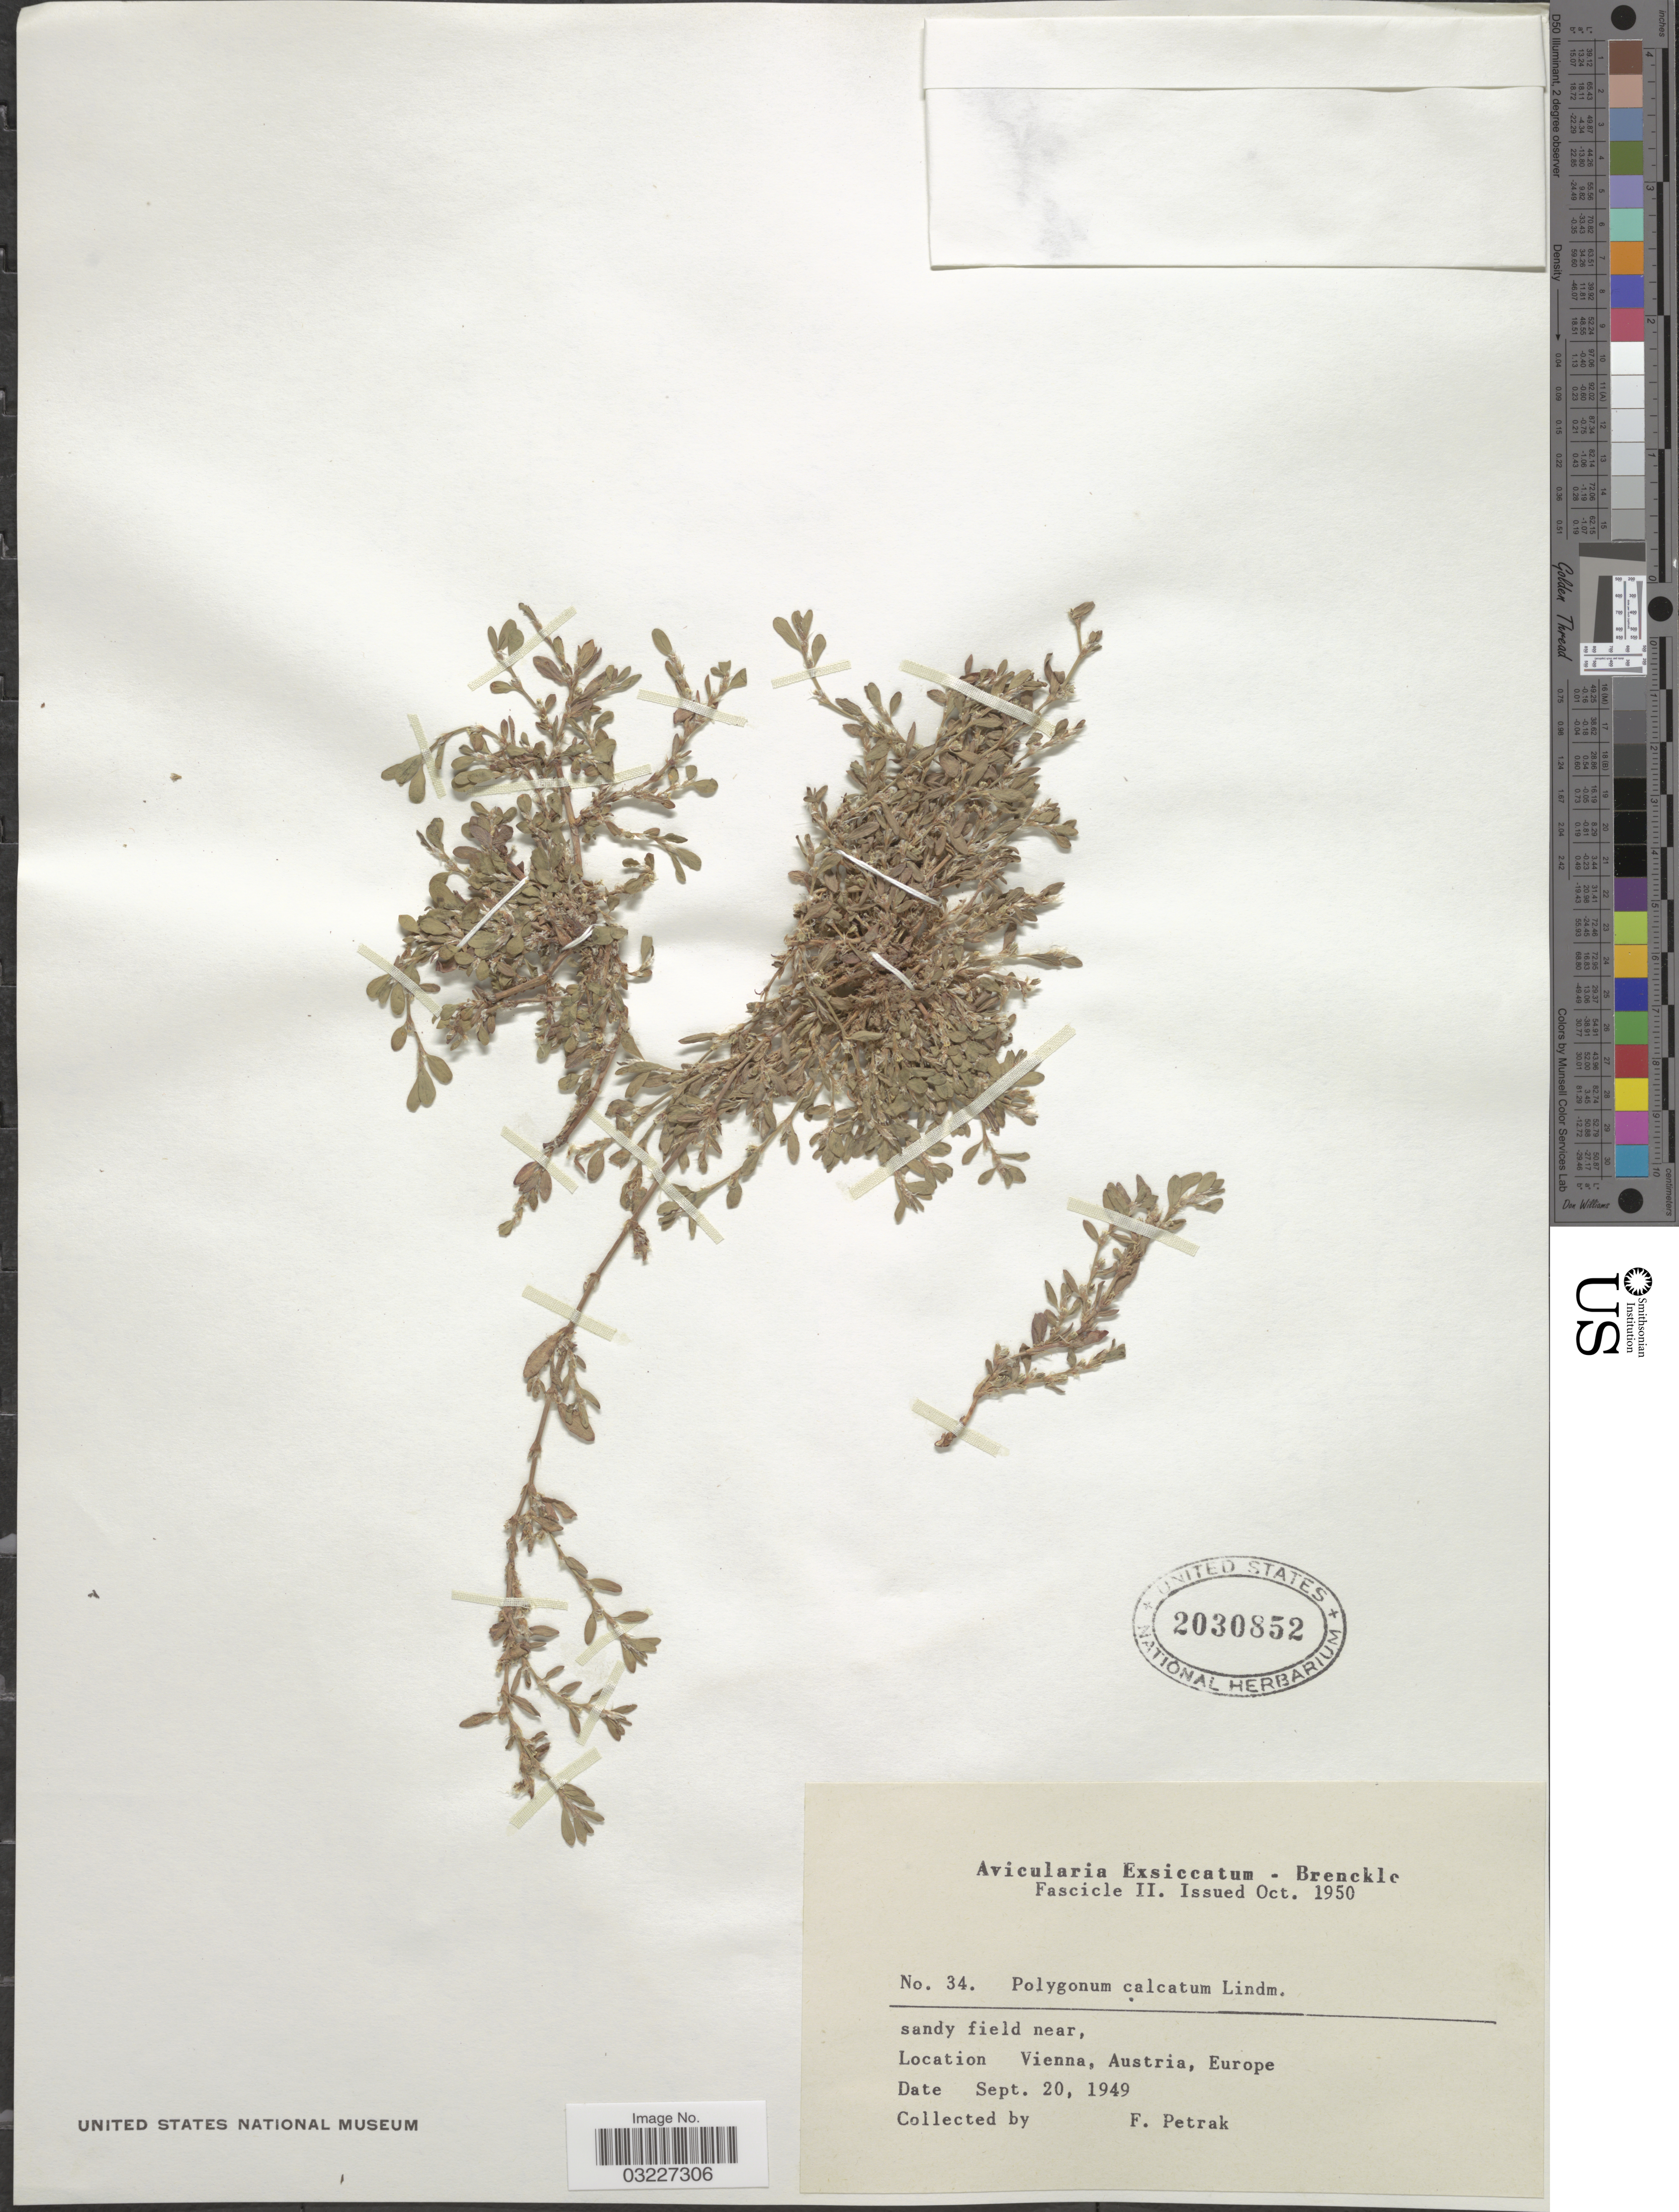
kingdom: Plantae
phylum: Tracheophyta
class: Magnoliopsida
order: Caryophyllales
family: Polygonaceae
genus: Polygonum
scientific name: Polygonum calcatum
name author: Lindm.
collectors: F. Petrak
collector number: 34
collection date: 1949-09-20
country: Austria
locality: Sandy field near, Vienna.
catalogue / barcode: US 2030852